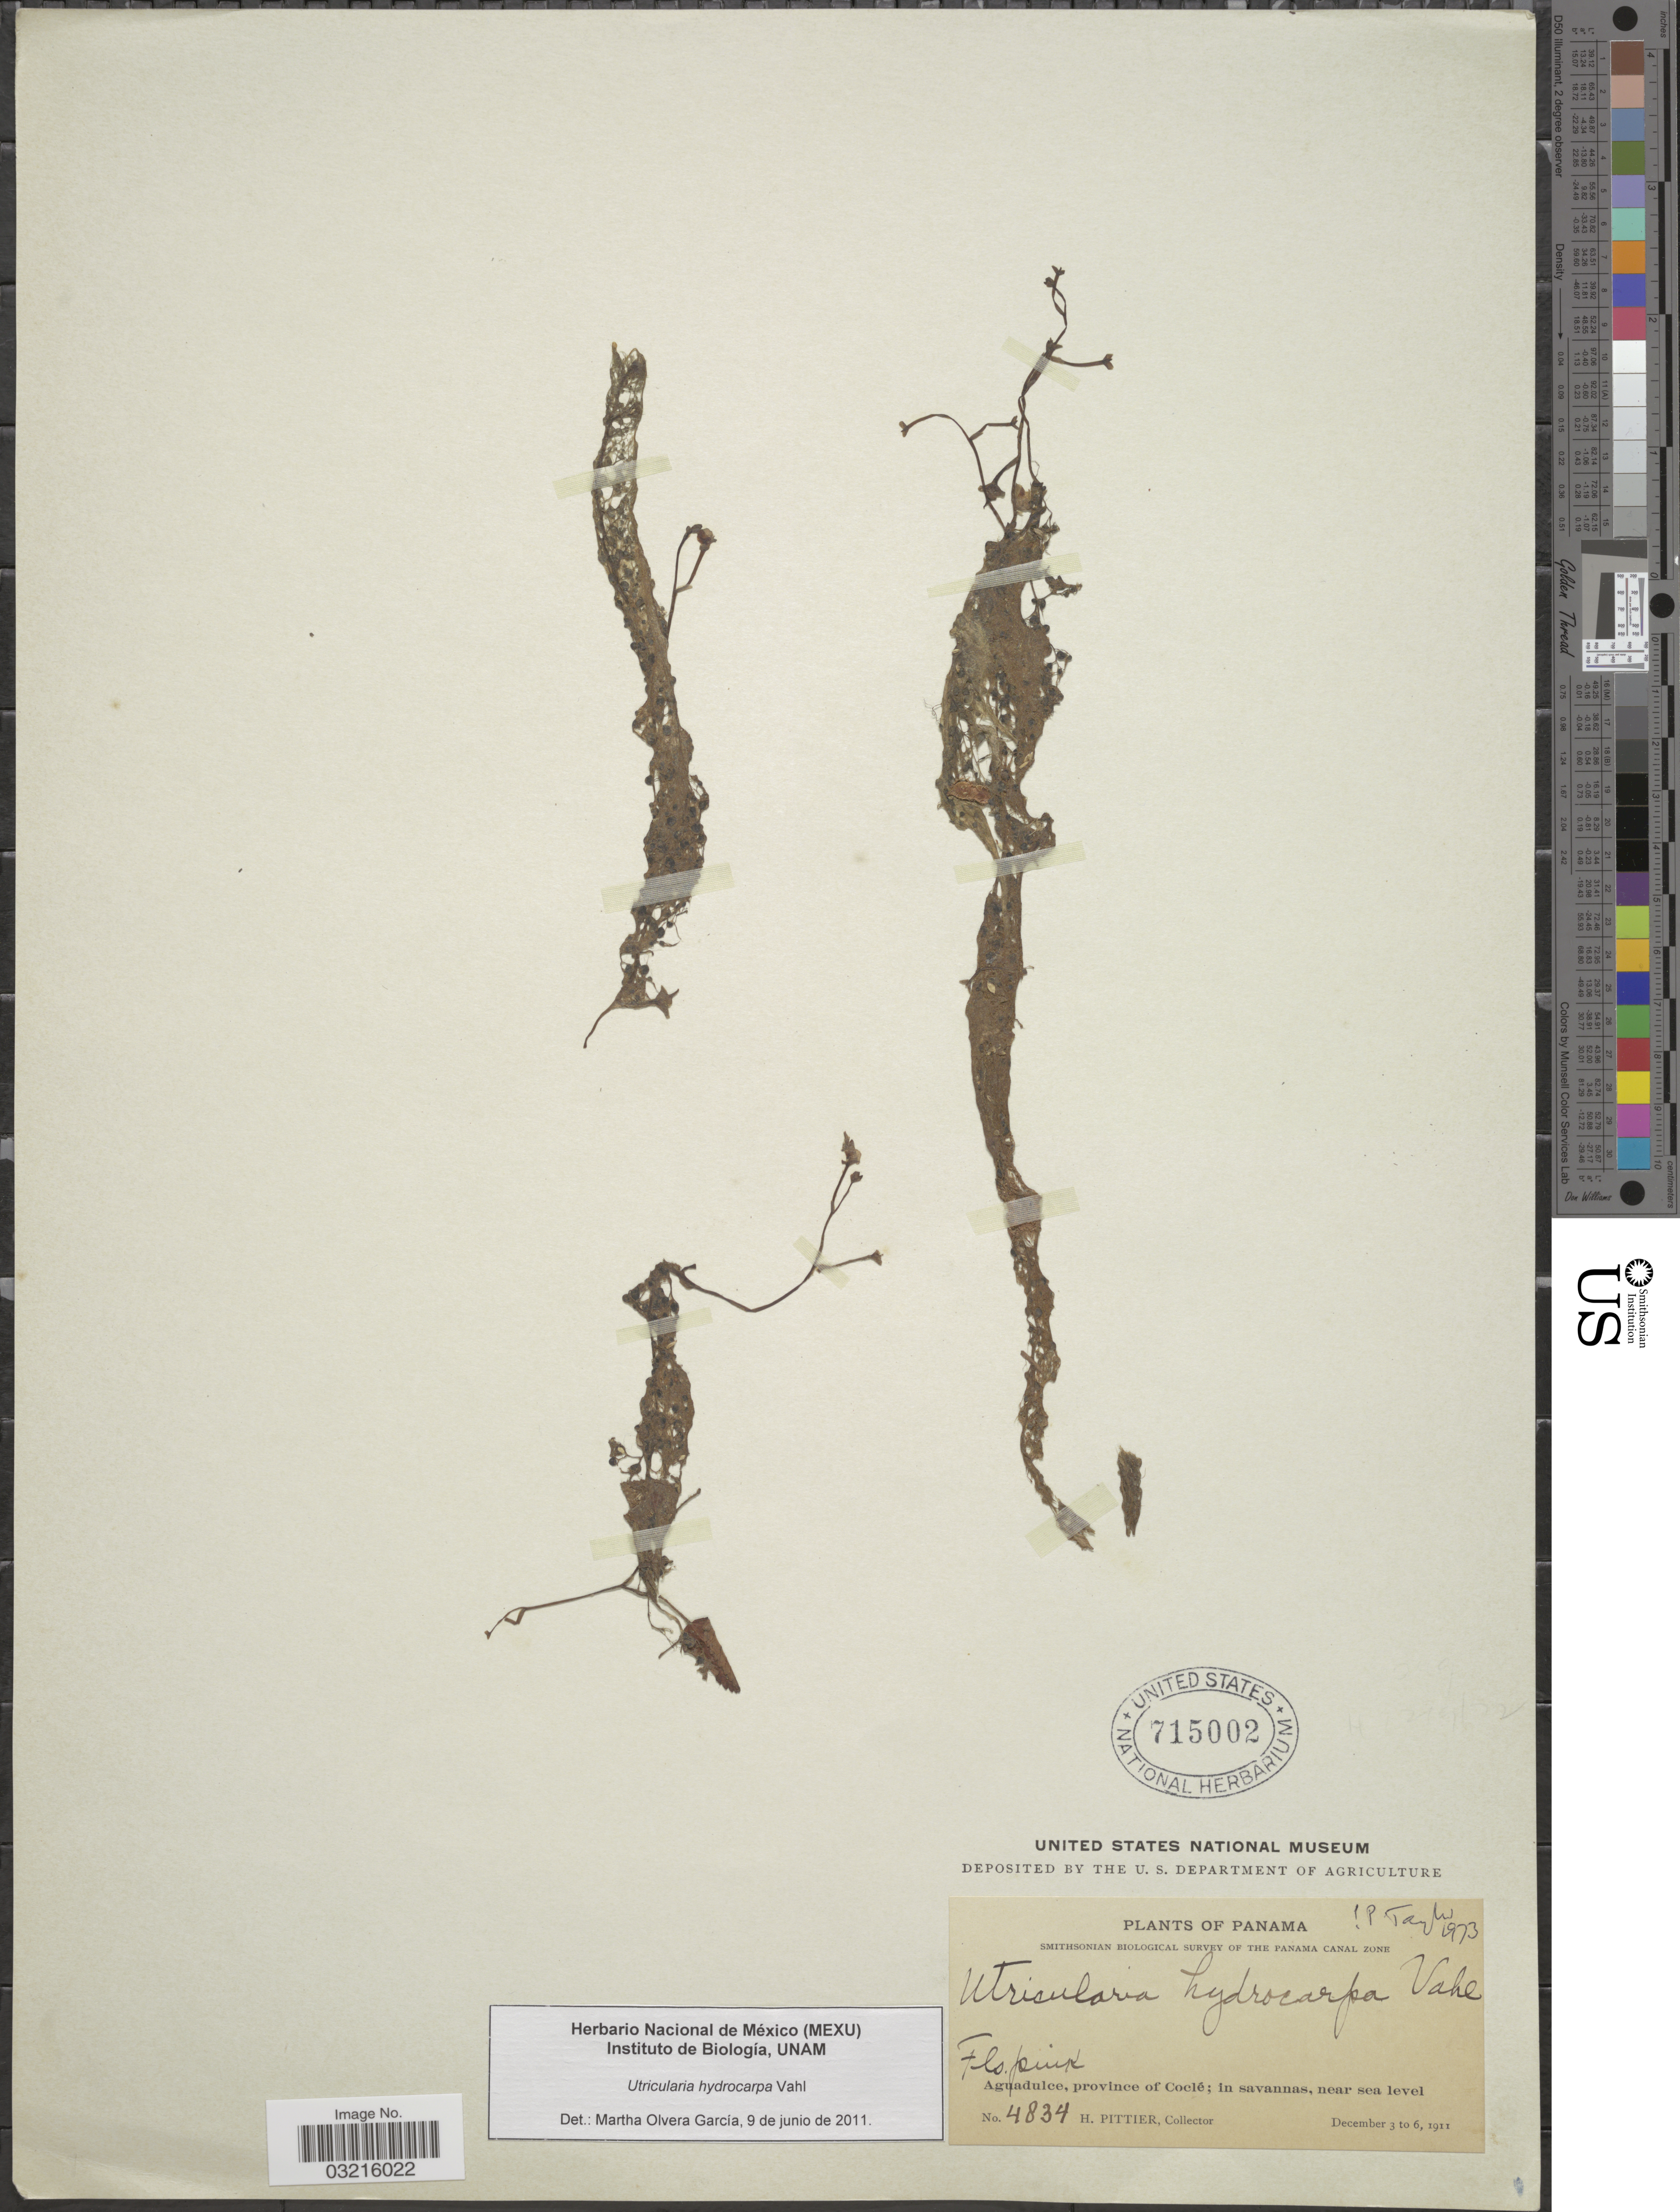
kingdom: Plantae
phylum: Tracheophyta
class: Magnoliopsida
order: Lamiales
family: Lentibulariaceae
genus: Utricularia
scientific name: Utricularia hydrocarpa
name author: Vahl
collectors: H. F. Pittier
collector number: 4834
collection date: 1911-12-03/1911-12-06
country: Panama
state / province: Coclé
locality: The Panama Canal Zone, Aguadulce.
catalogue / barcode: US 715002